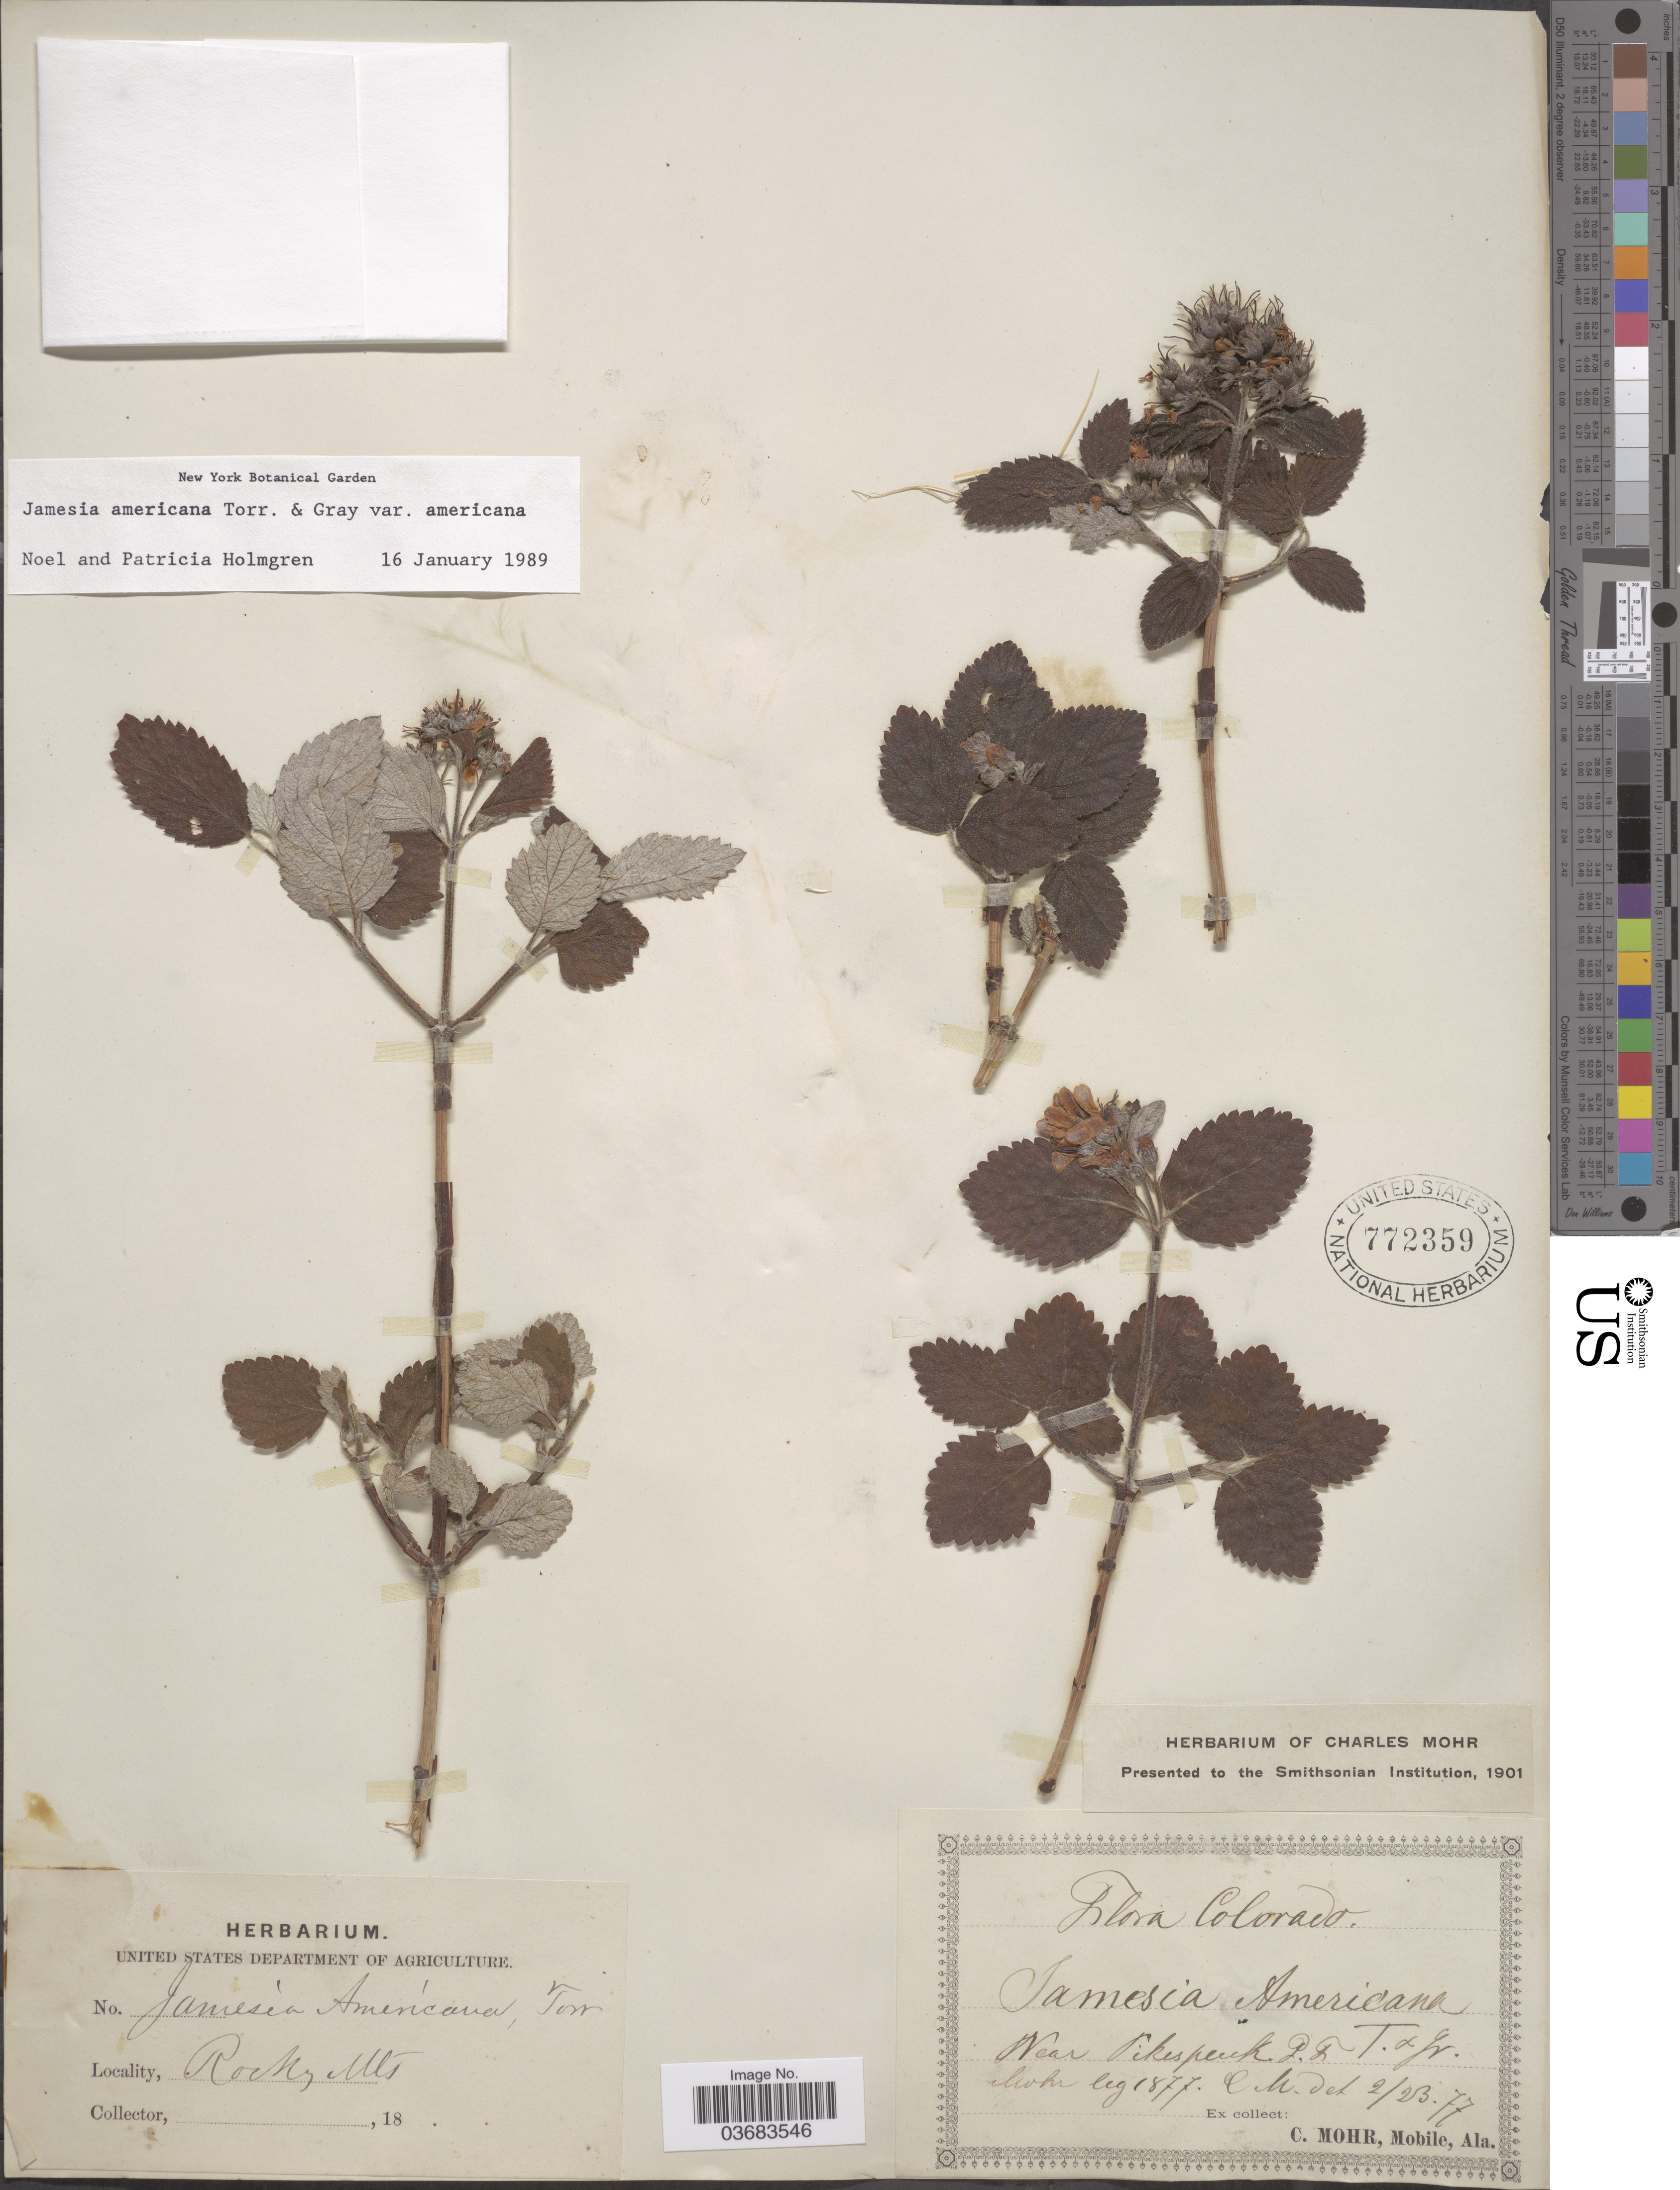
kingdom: Plantae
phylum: Tracheophyta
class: Magnoliopsida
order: Cornales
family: Hydrangeaceae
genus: Edwinia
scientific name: Edwinia americana var. americana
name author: (Torr. & A. Gray) A. Heller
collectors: Mohr, C. T. (herbarium)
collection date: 1877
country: United States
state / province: Colorado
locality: Rocky Mts. Near Pikes peak P.F.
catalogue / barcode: US 772359